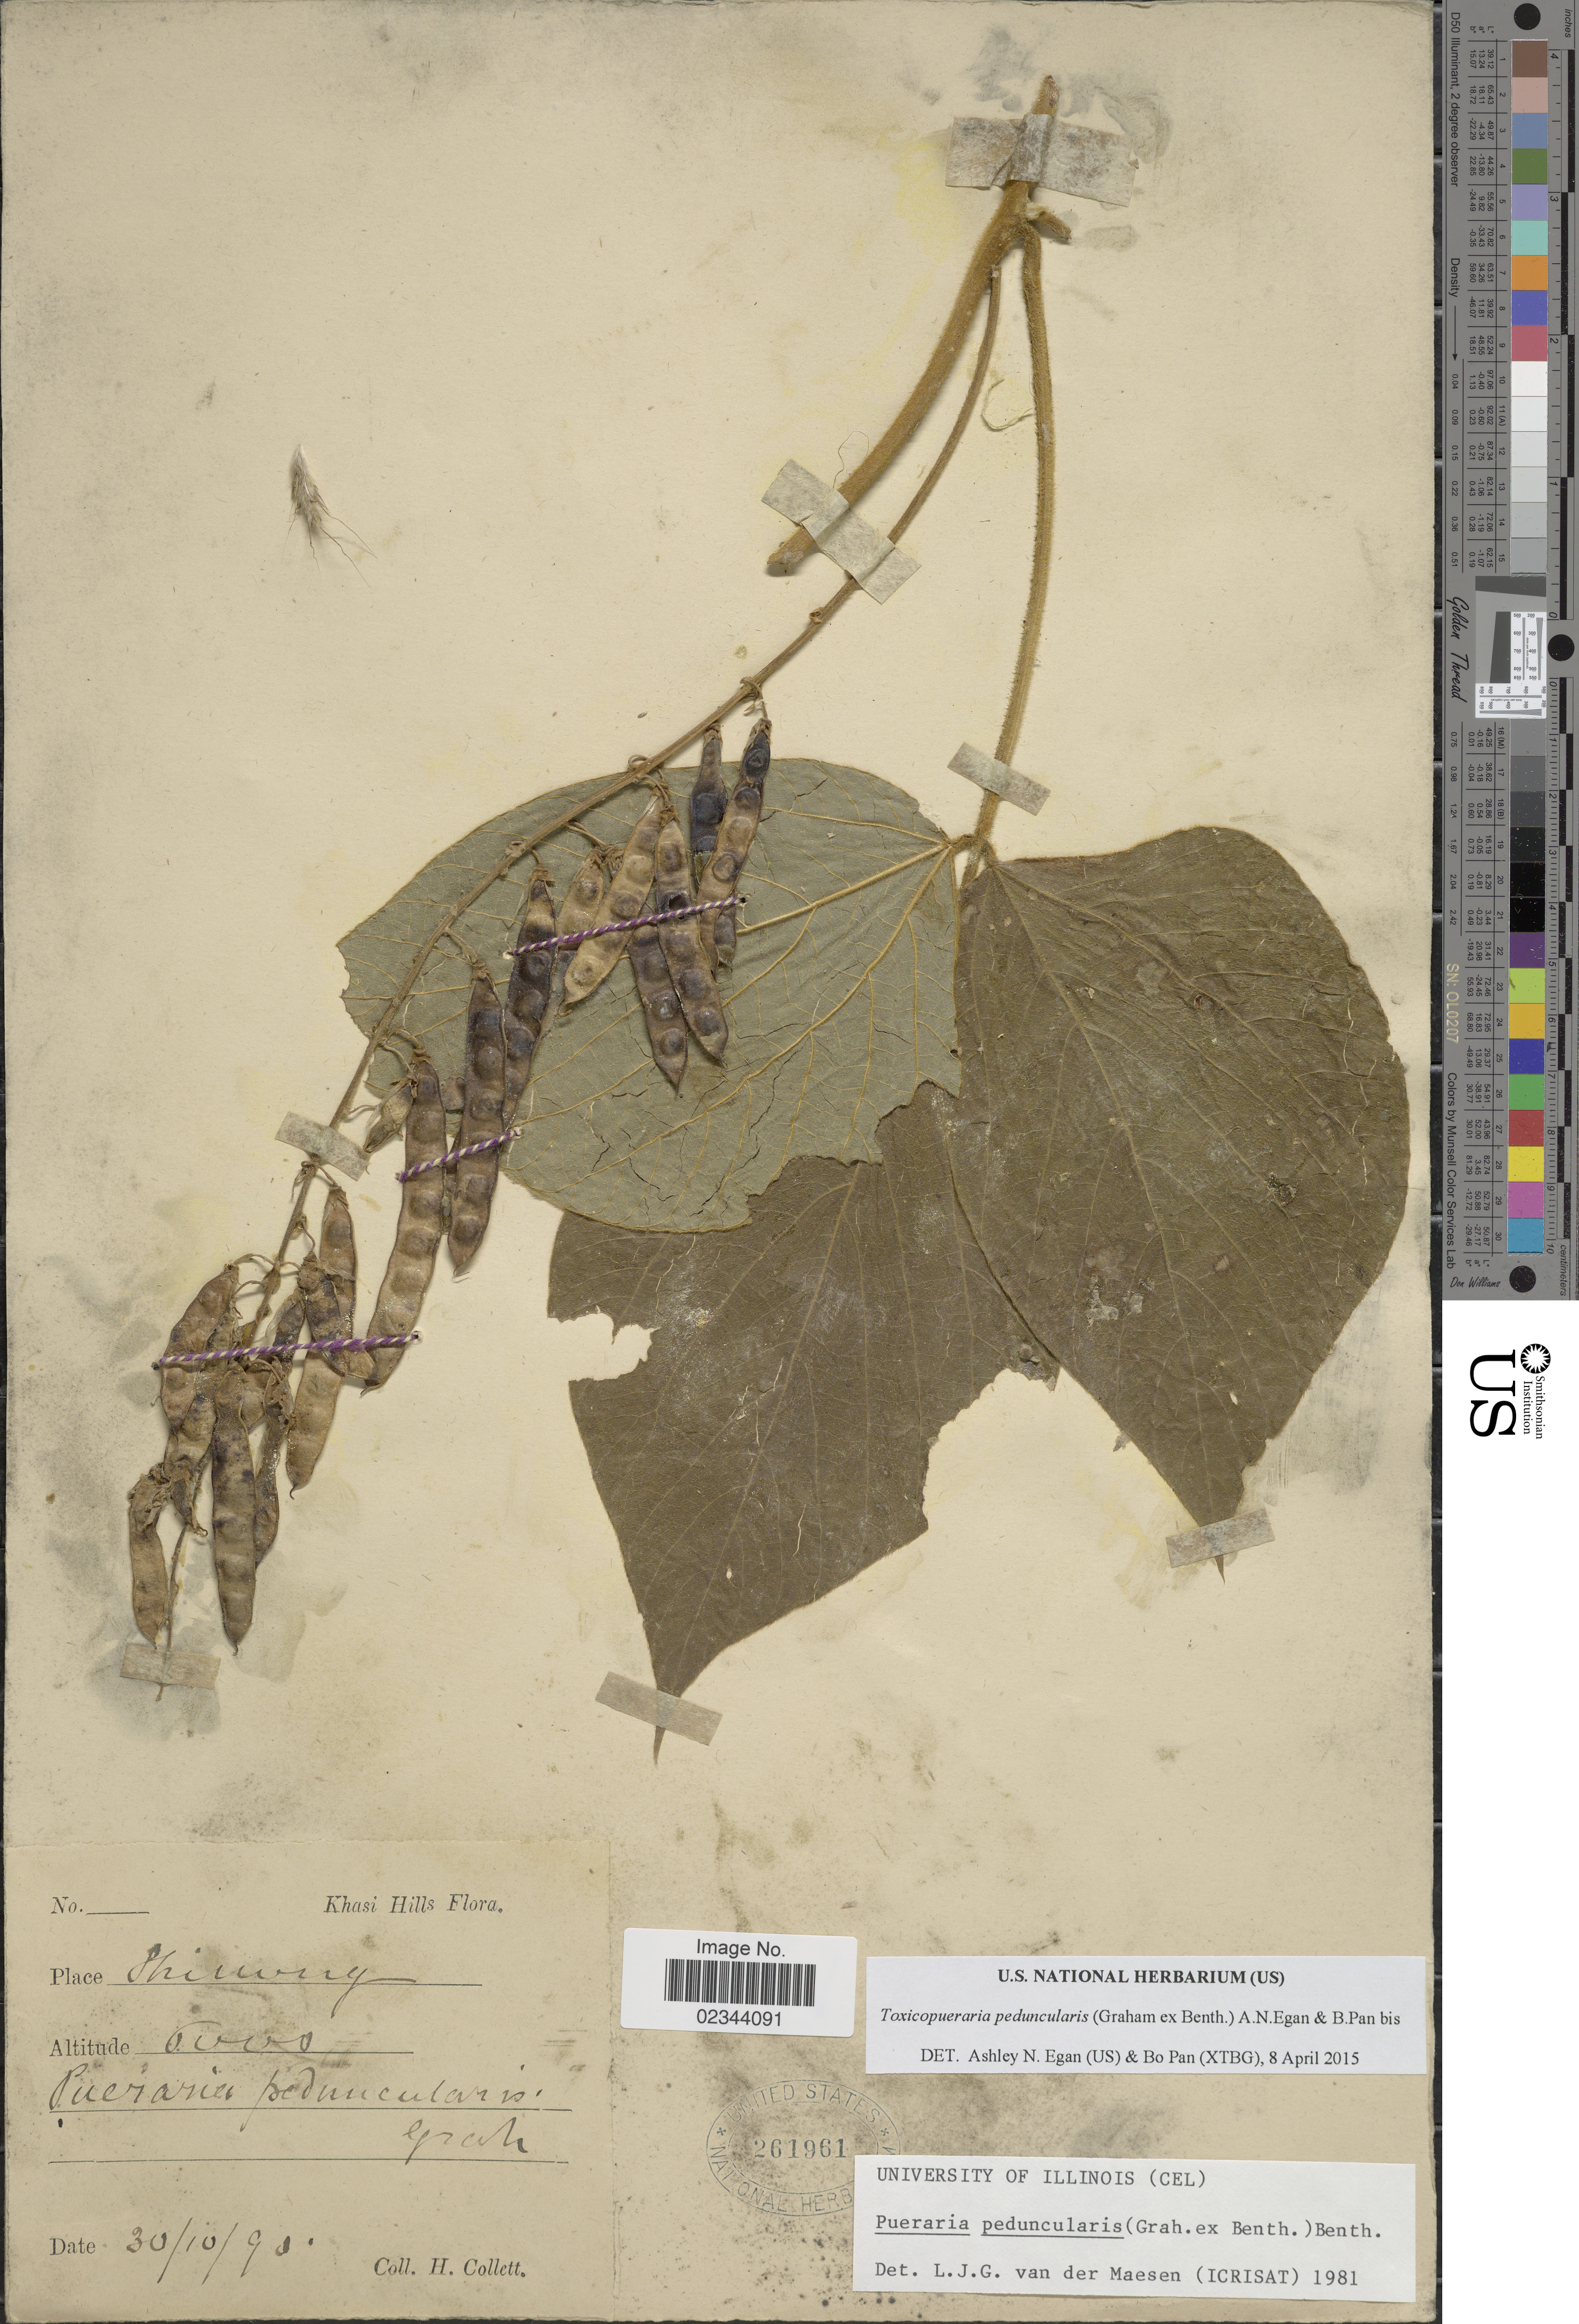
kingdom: Plantae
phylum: Tracheophyta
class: Magnoliopsida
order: Fabales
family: Fabaceae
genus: Toxicopueraria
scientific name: Toxicopueraria peduncularis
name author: (Benth.) A.N. Egan & B. Pan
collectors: H. Collett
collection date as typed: Transcribed d/m/y: 30/10/98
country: India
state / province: Meghalaya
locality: Khasi Hills, Shillong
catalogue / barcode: US 261961